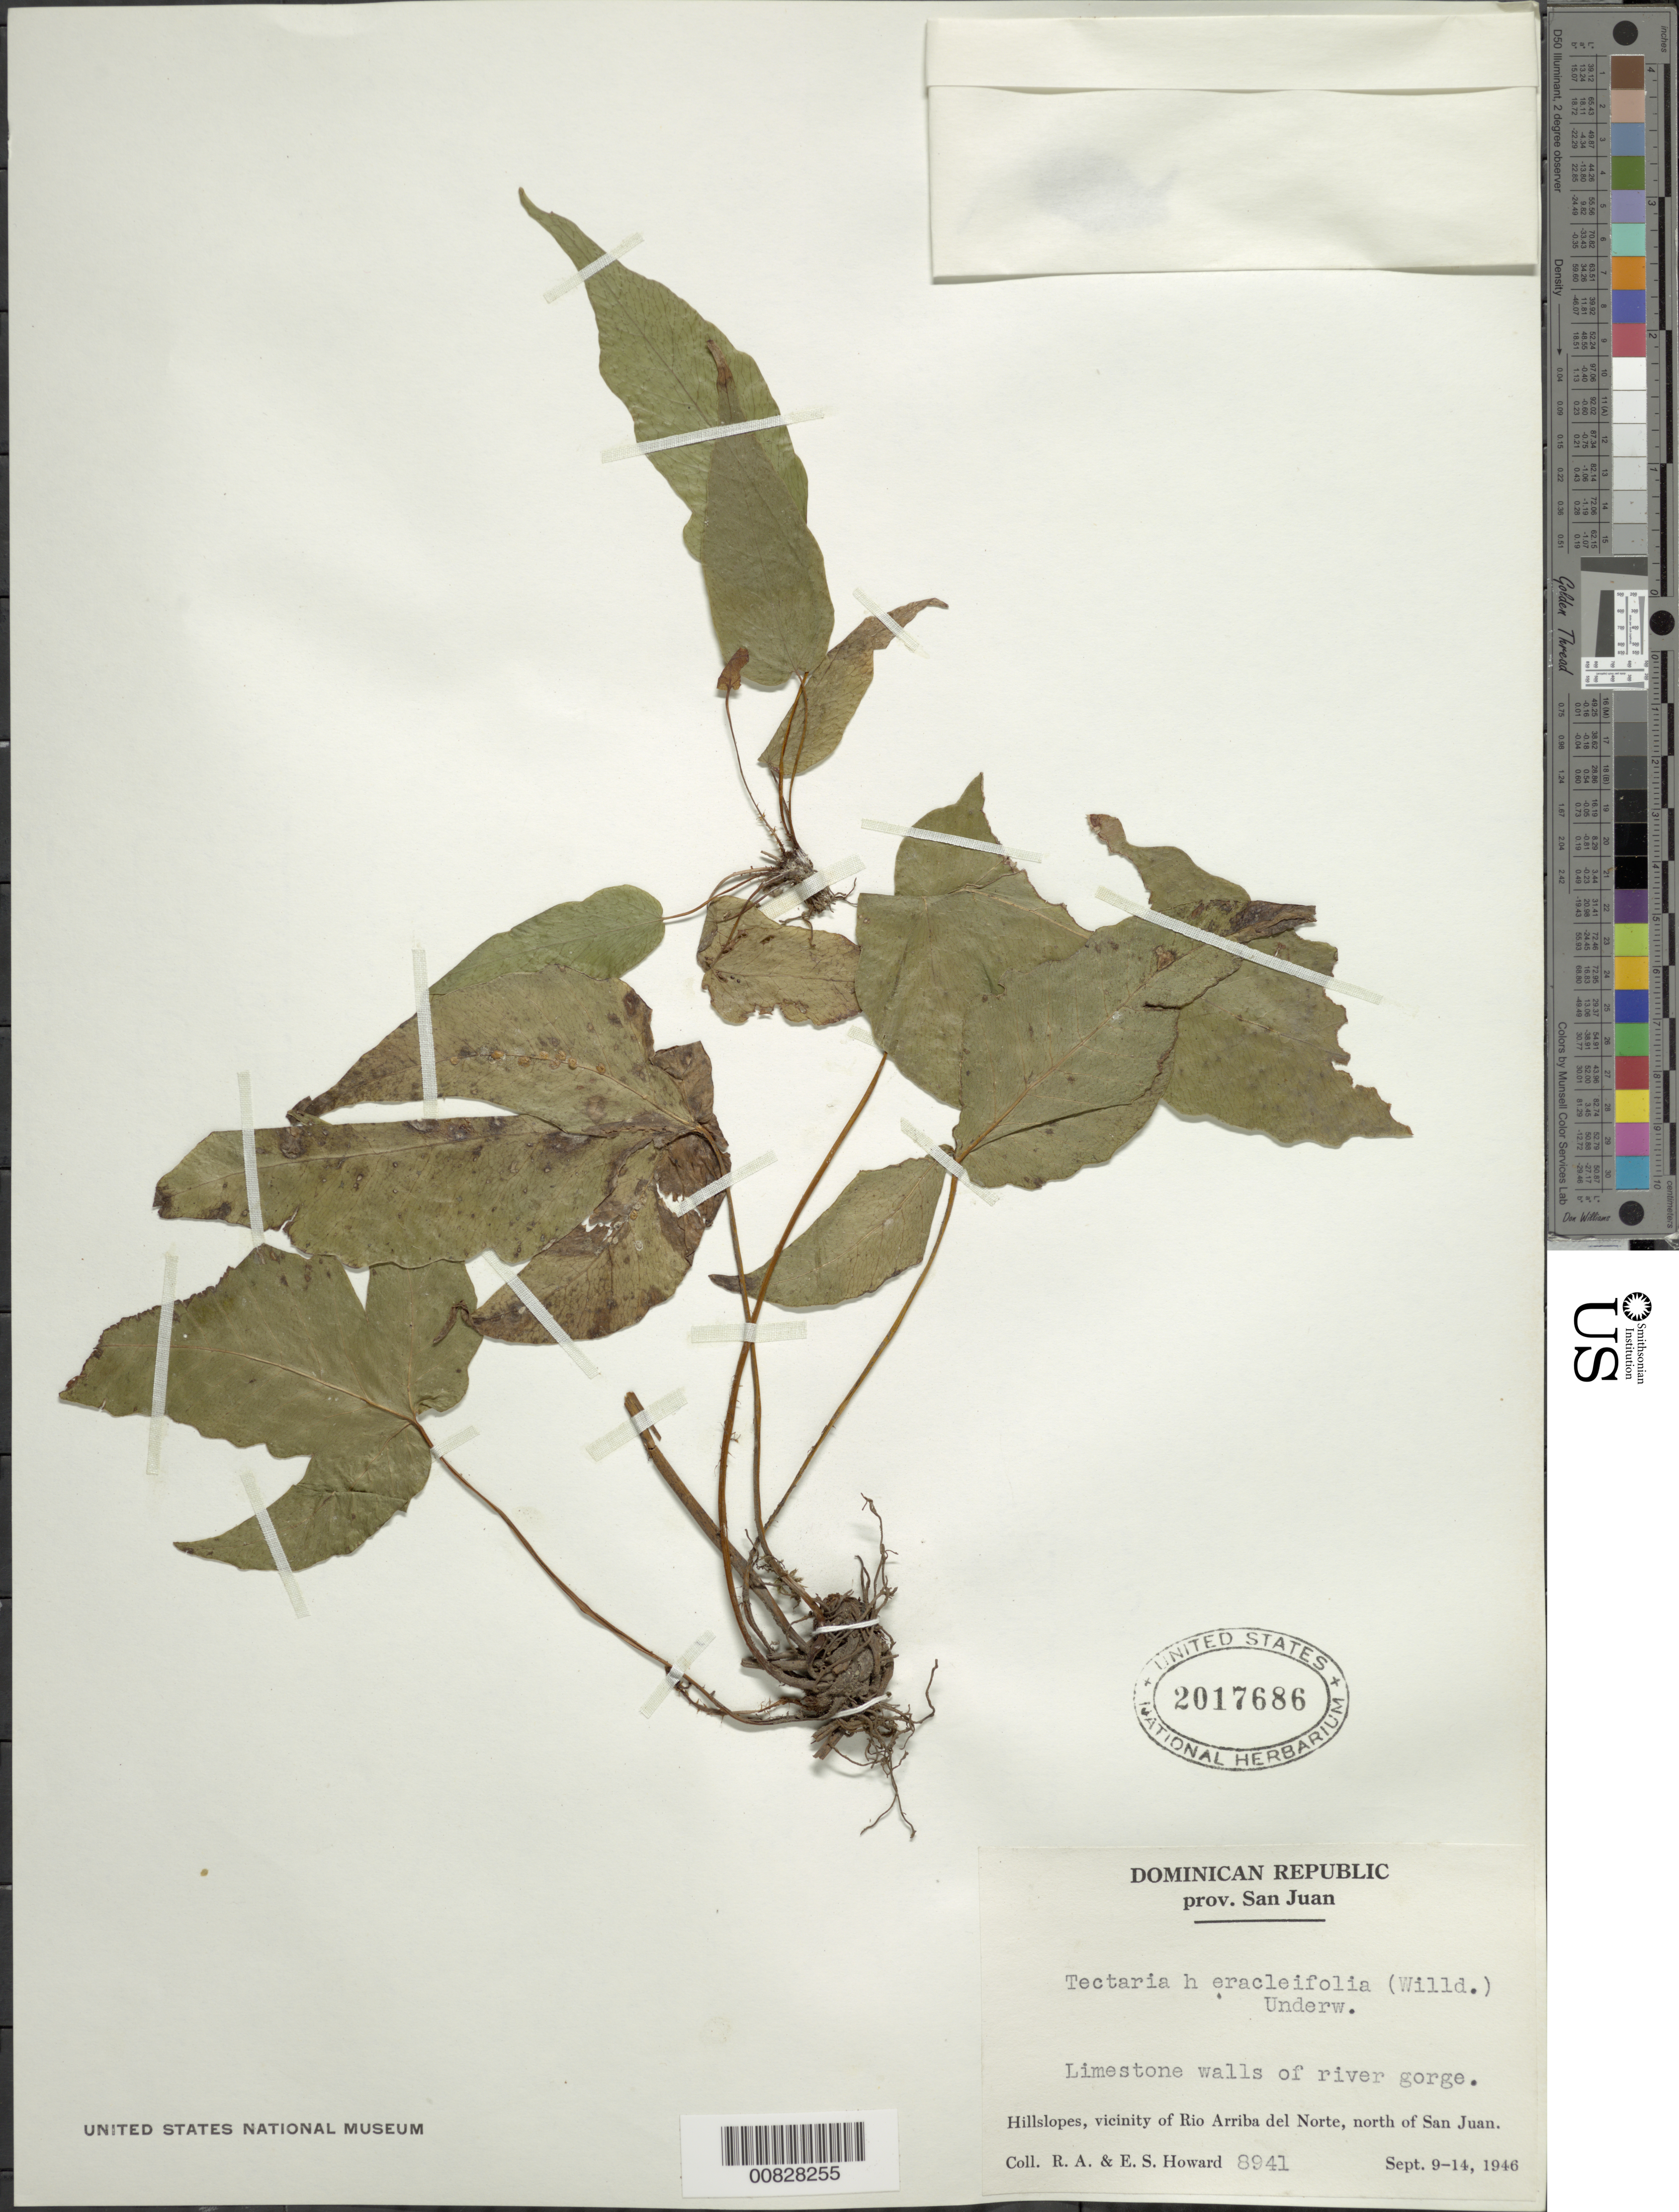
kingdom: Plantae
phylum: Tracheophyta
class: Polypodiopsida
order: Polypodiales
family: Tectariaceae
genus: Tectaria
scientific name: Tectaria heracleifolia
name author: (Willd.) Underw.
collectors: R. A. Howard & E. S. Howard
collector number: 8941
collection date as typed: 09 Sep 1946 to 14 Sep 1946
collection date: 1946-09-09/1946-09-14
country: Dominican Republic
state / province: San Juan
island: Hispaniola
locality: Río Arriba del Norte, N of San Juan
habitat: Limestone walls of river gorge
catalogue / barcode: US 2017686